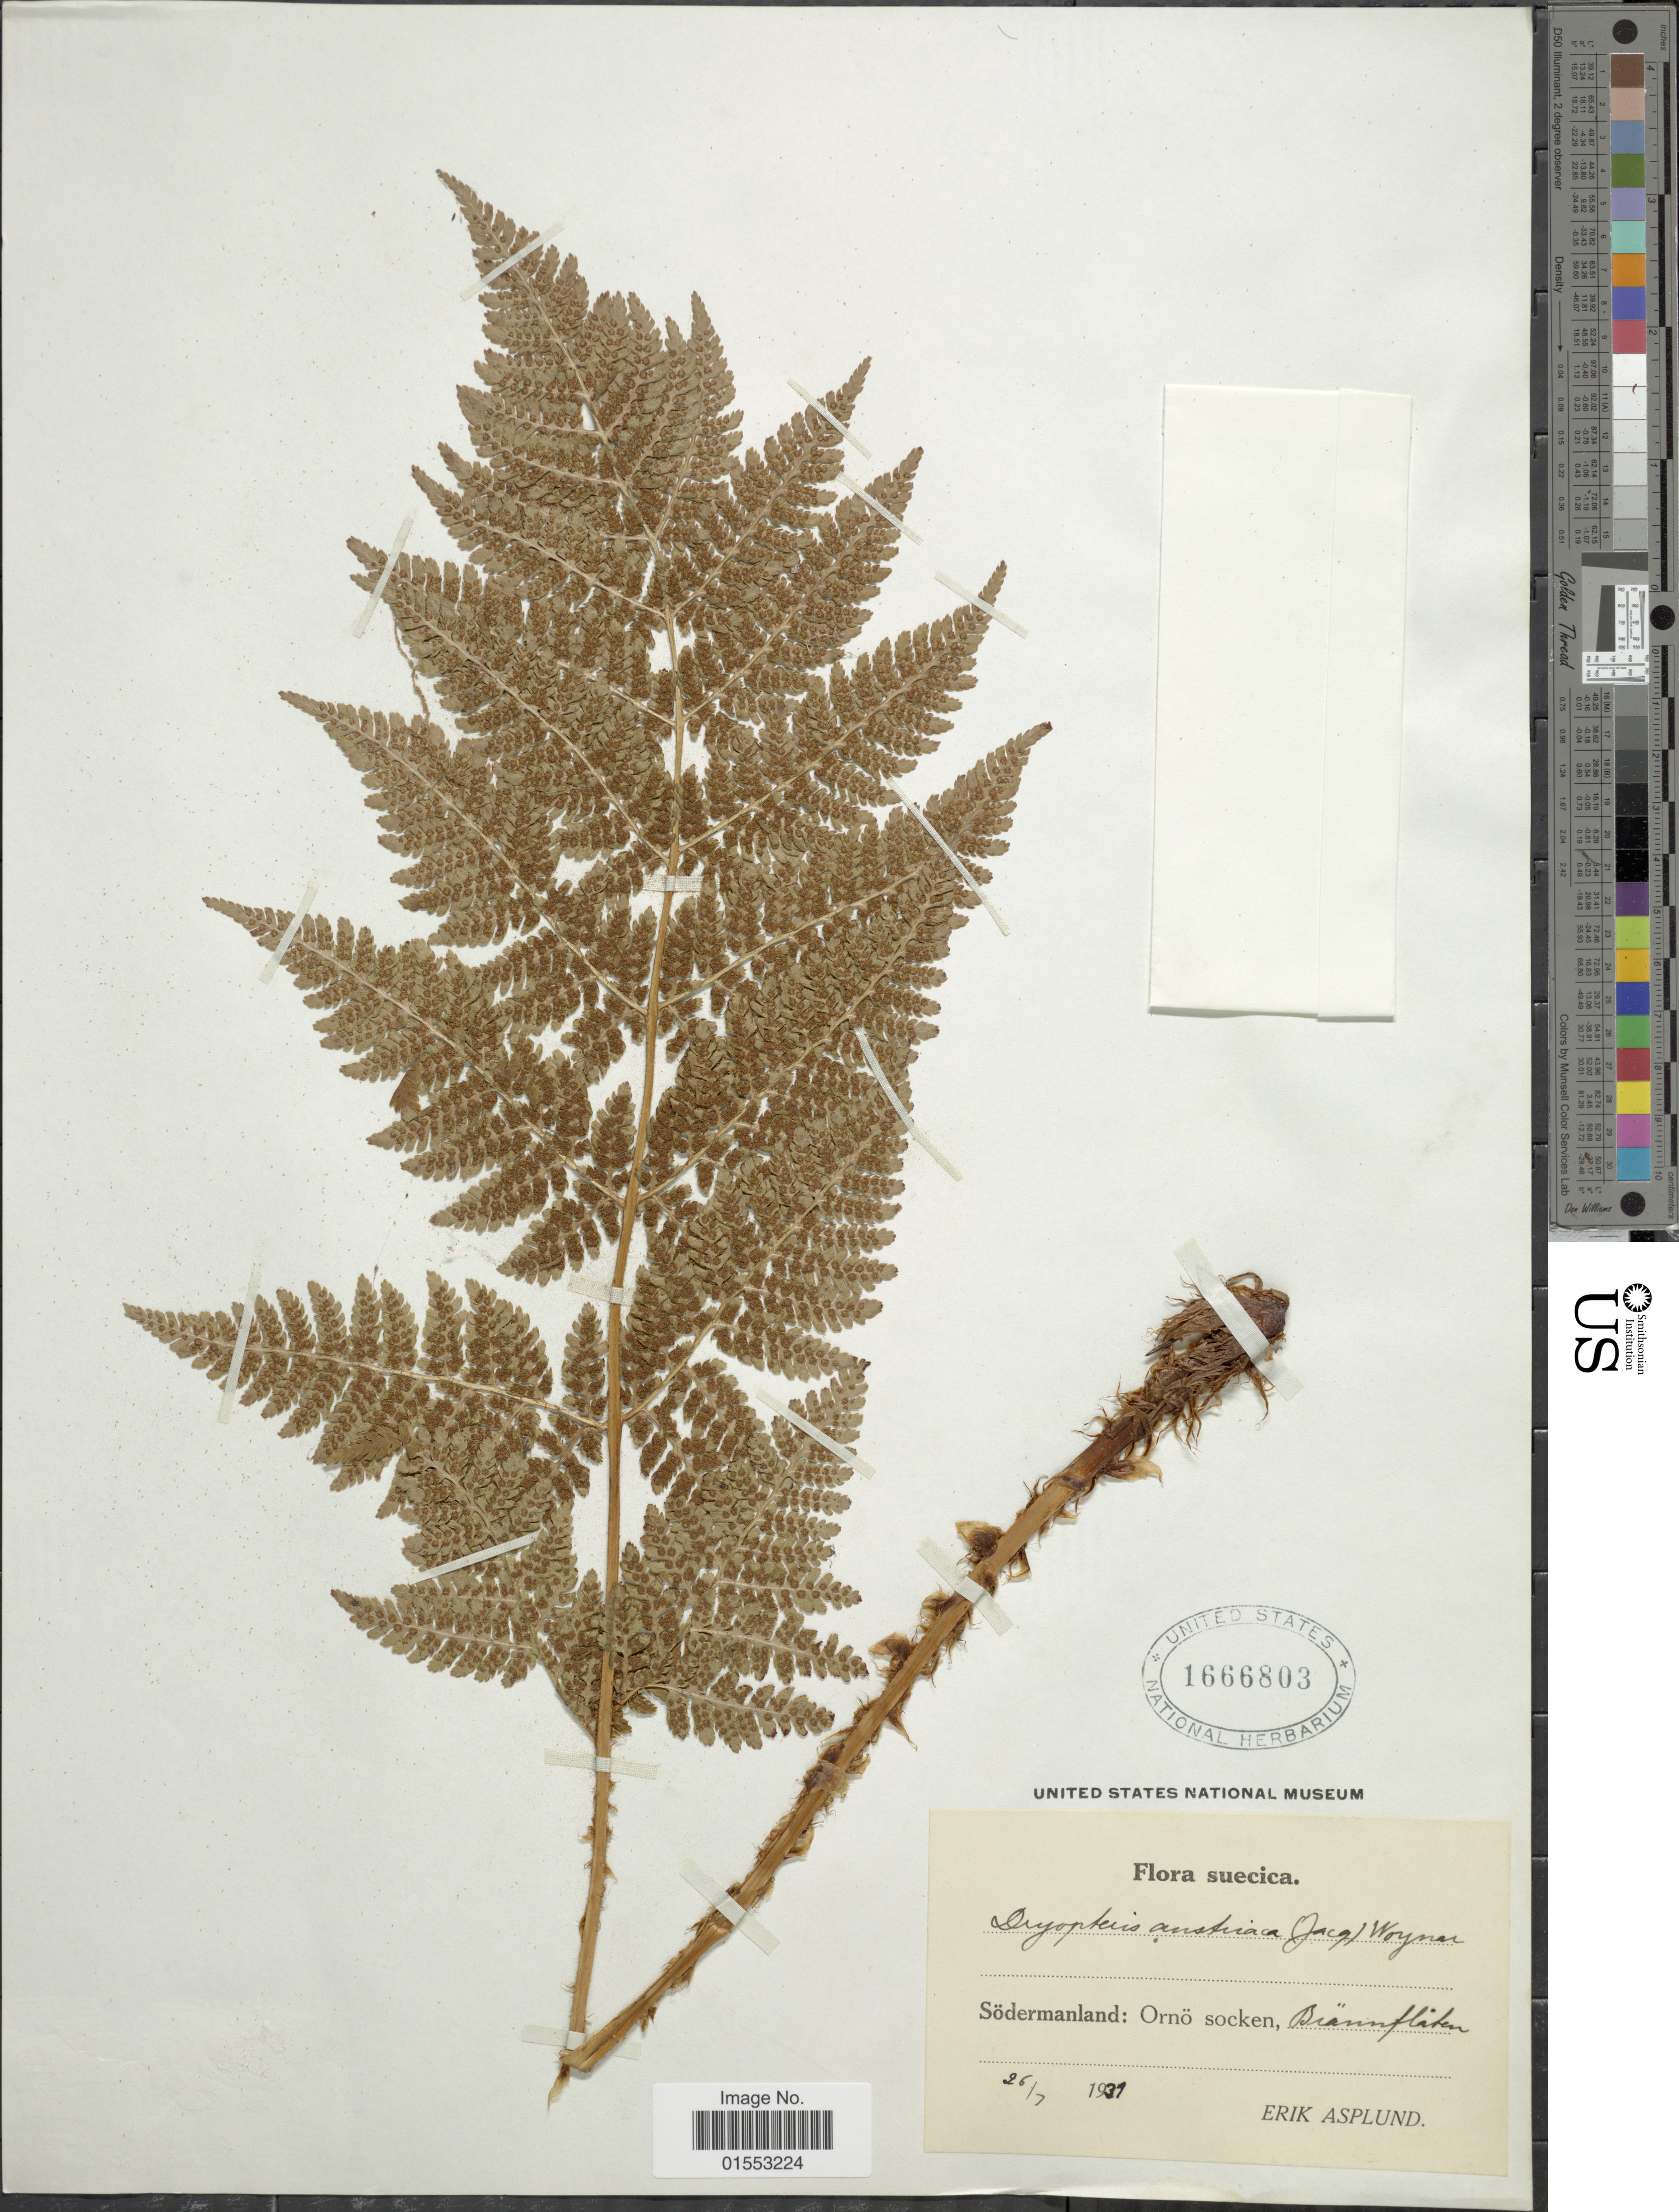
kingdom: Plantae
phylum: Tracheophyta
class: Polypodiopsida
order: Polypodiales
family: Dryopteridaceae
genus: Dryopteris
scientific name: Dryopteris dilatata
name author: (Hoffm.) A. Gray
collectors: E. Asplund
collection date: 1939-07-26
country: Sweden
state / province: Stockholm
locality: Sodermanland: Ornö socken, Brännflåten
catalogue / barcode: US 1666803